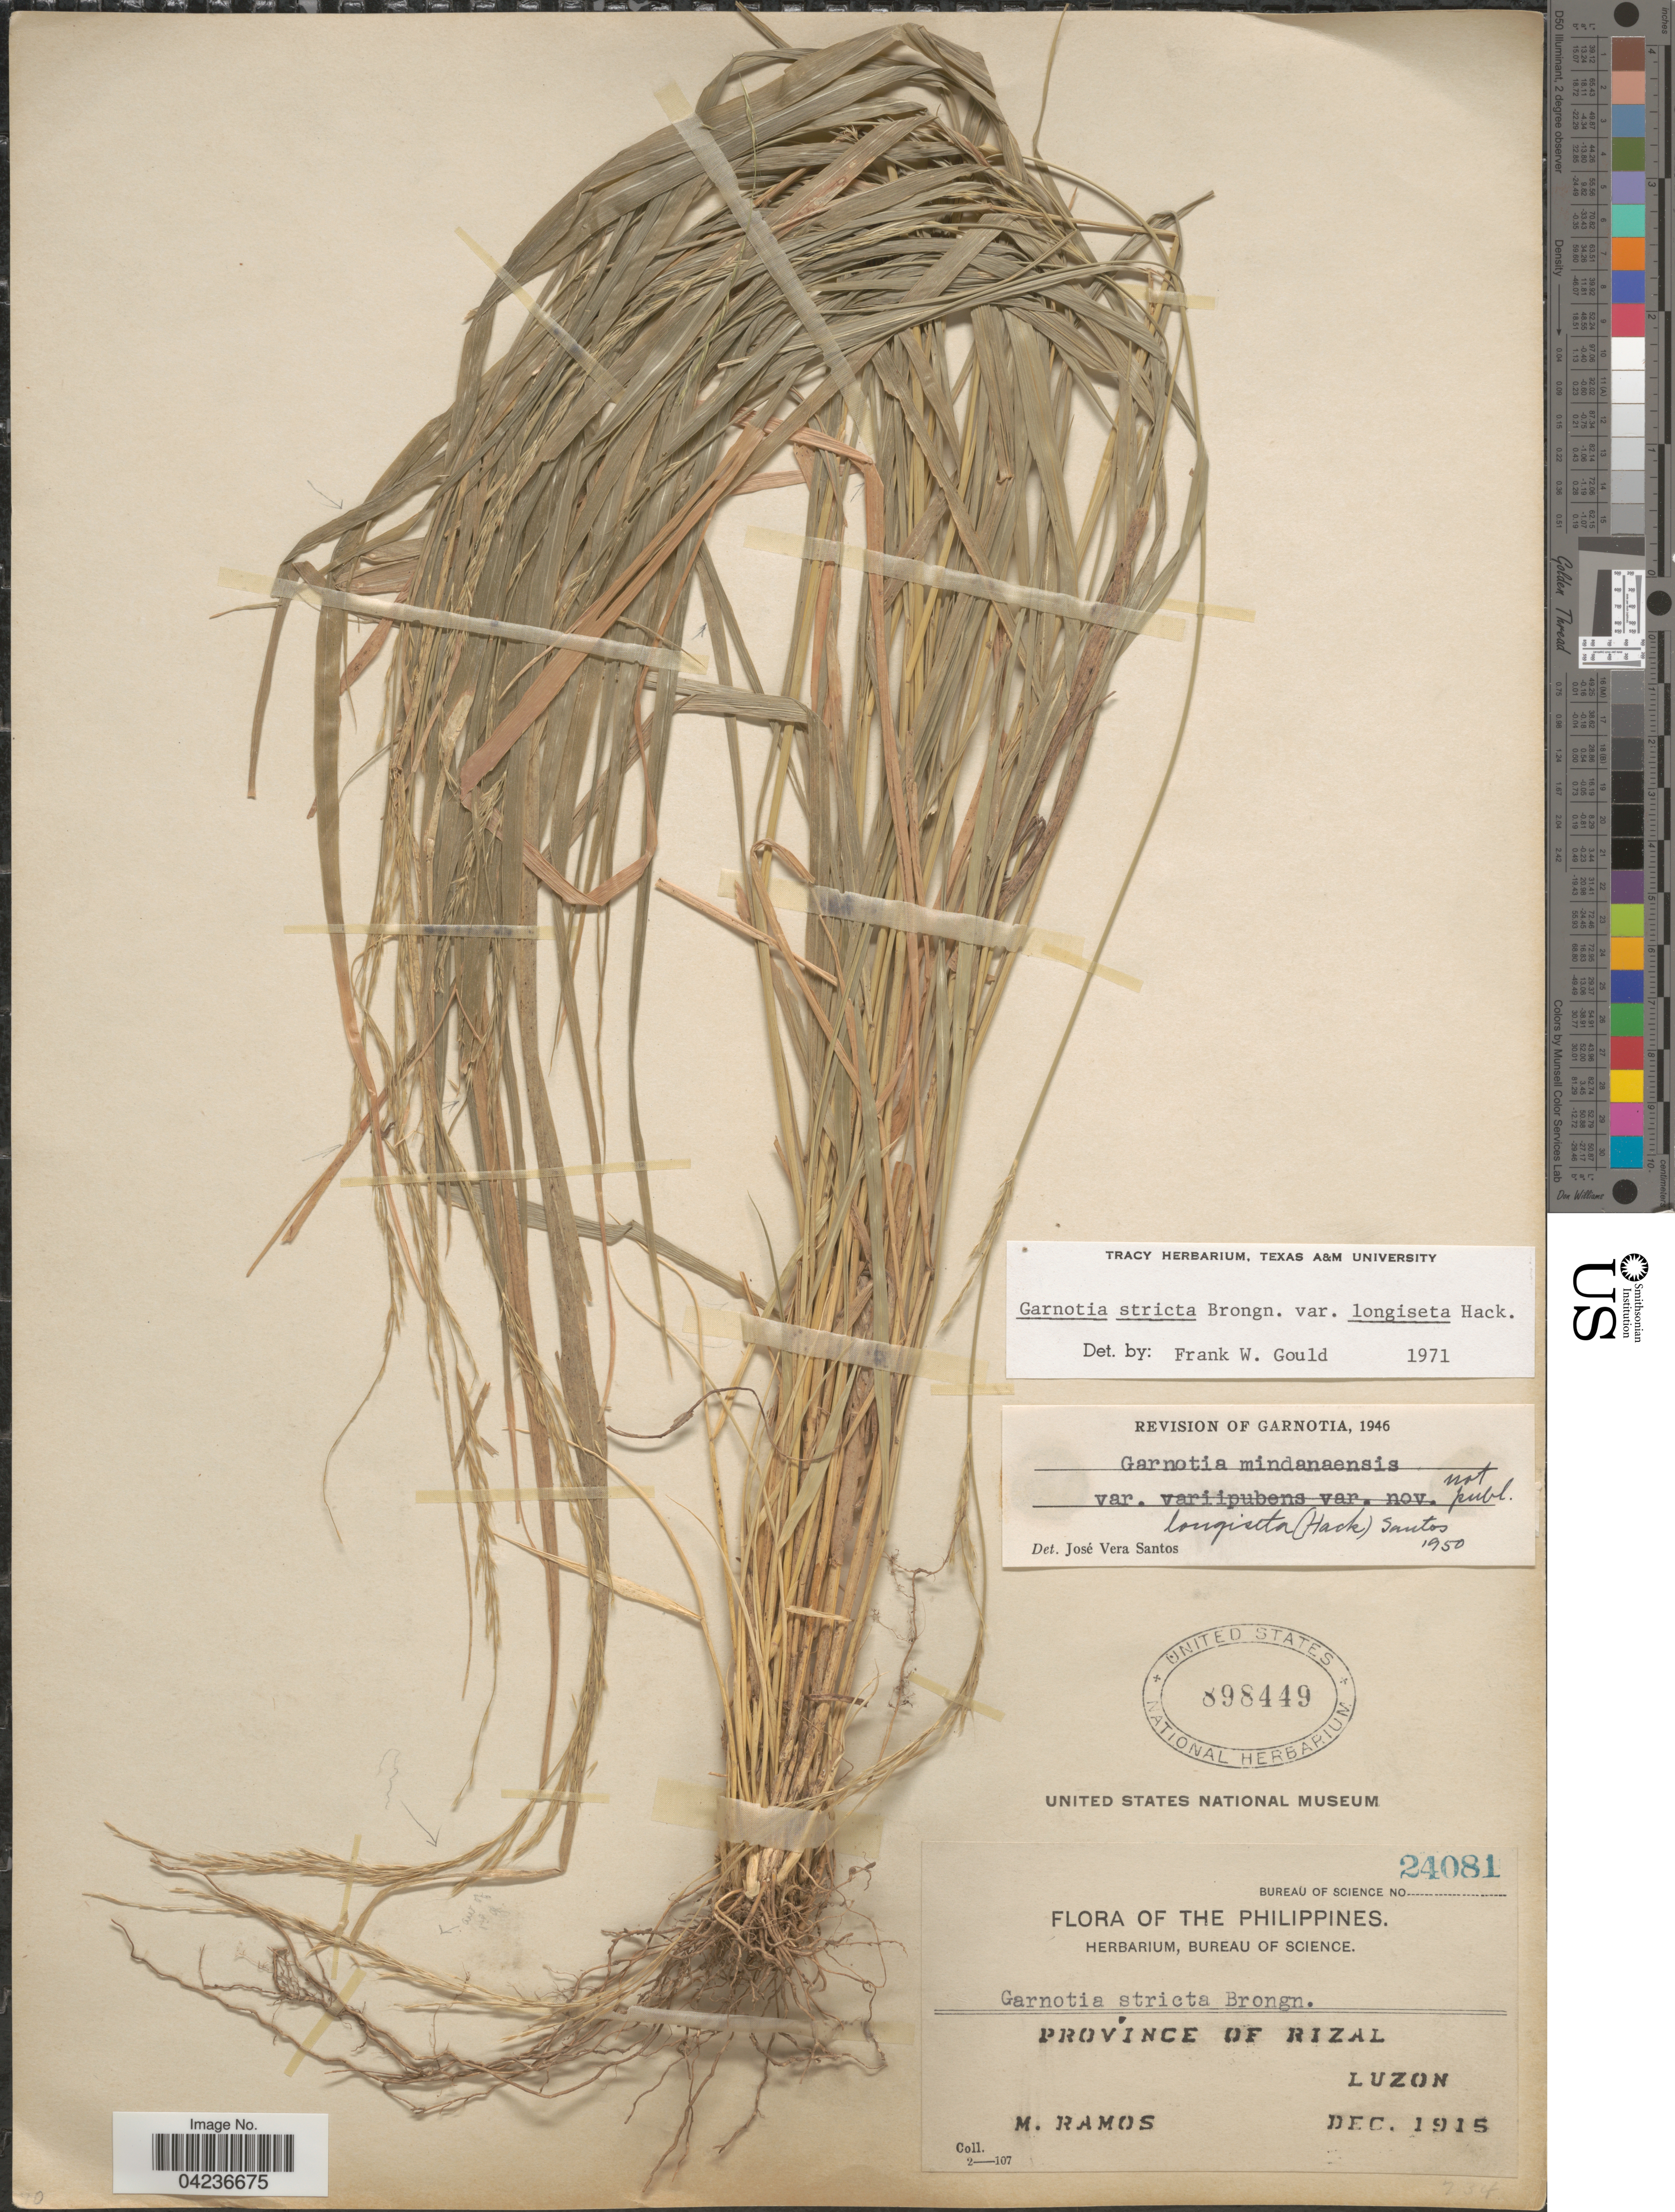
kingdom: Plantae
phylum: Tracheophyta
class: Liliopsida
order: Poales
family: Poaceae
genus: Garnotia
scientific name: Garnotia stricta var. longiseta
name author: Hack. in Kneuck.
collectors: M. Ramos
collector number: Bureau of Science 24081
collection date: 1915-12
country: Philippines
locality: Province of Rizal. Luzon.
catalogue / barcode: US 898449